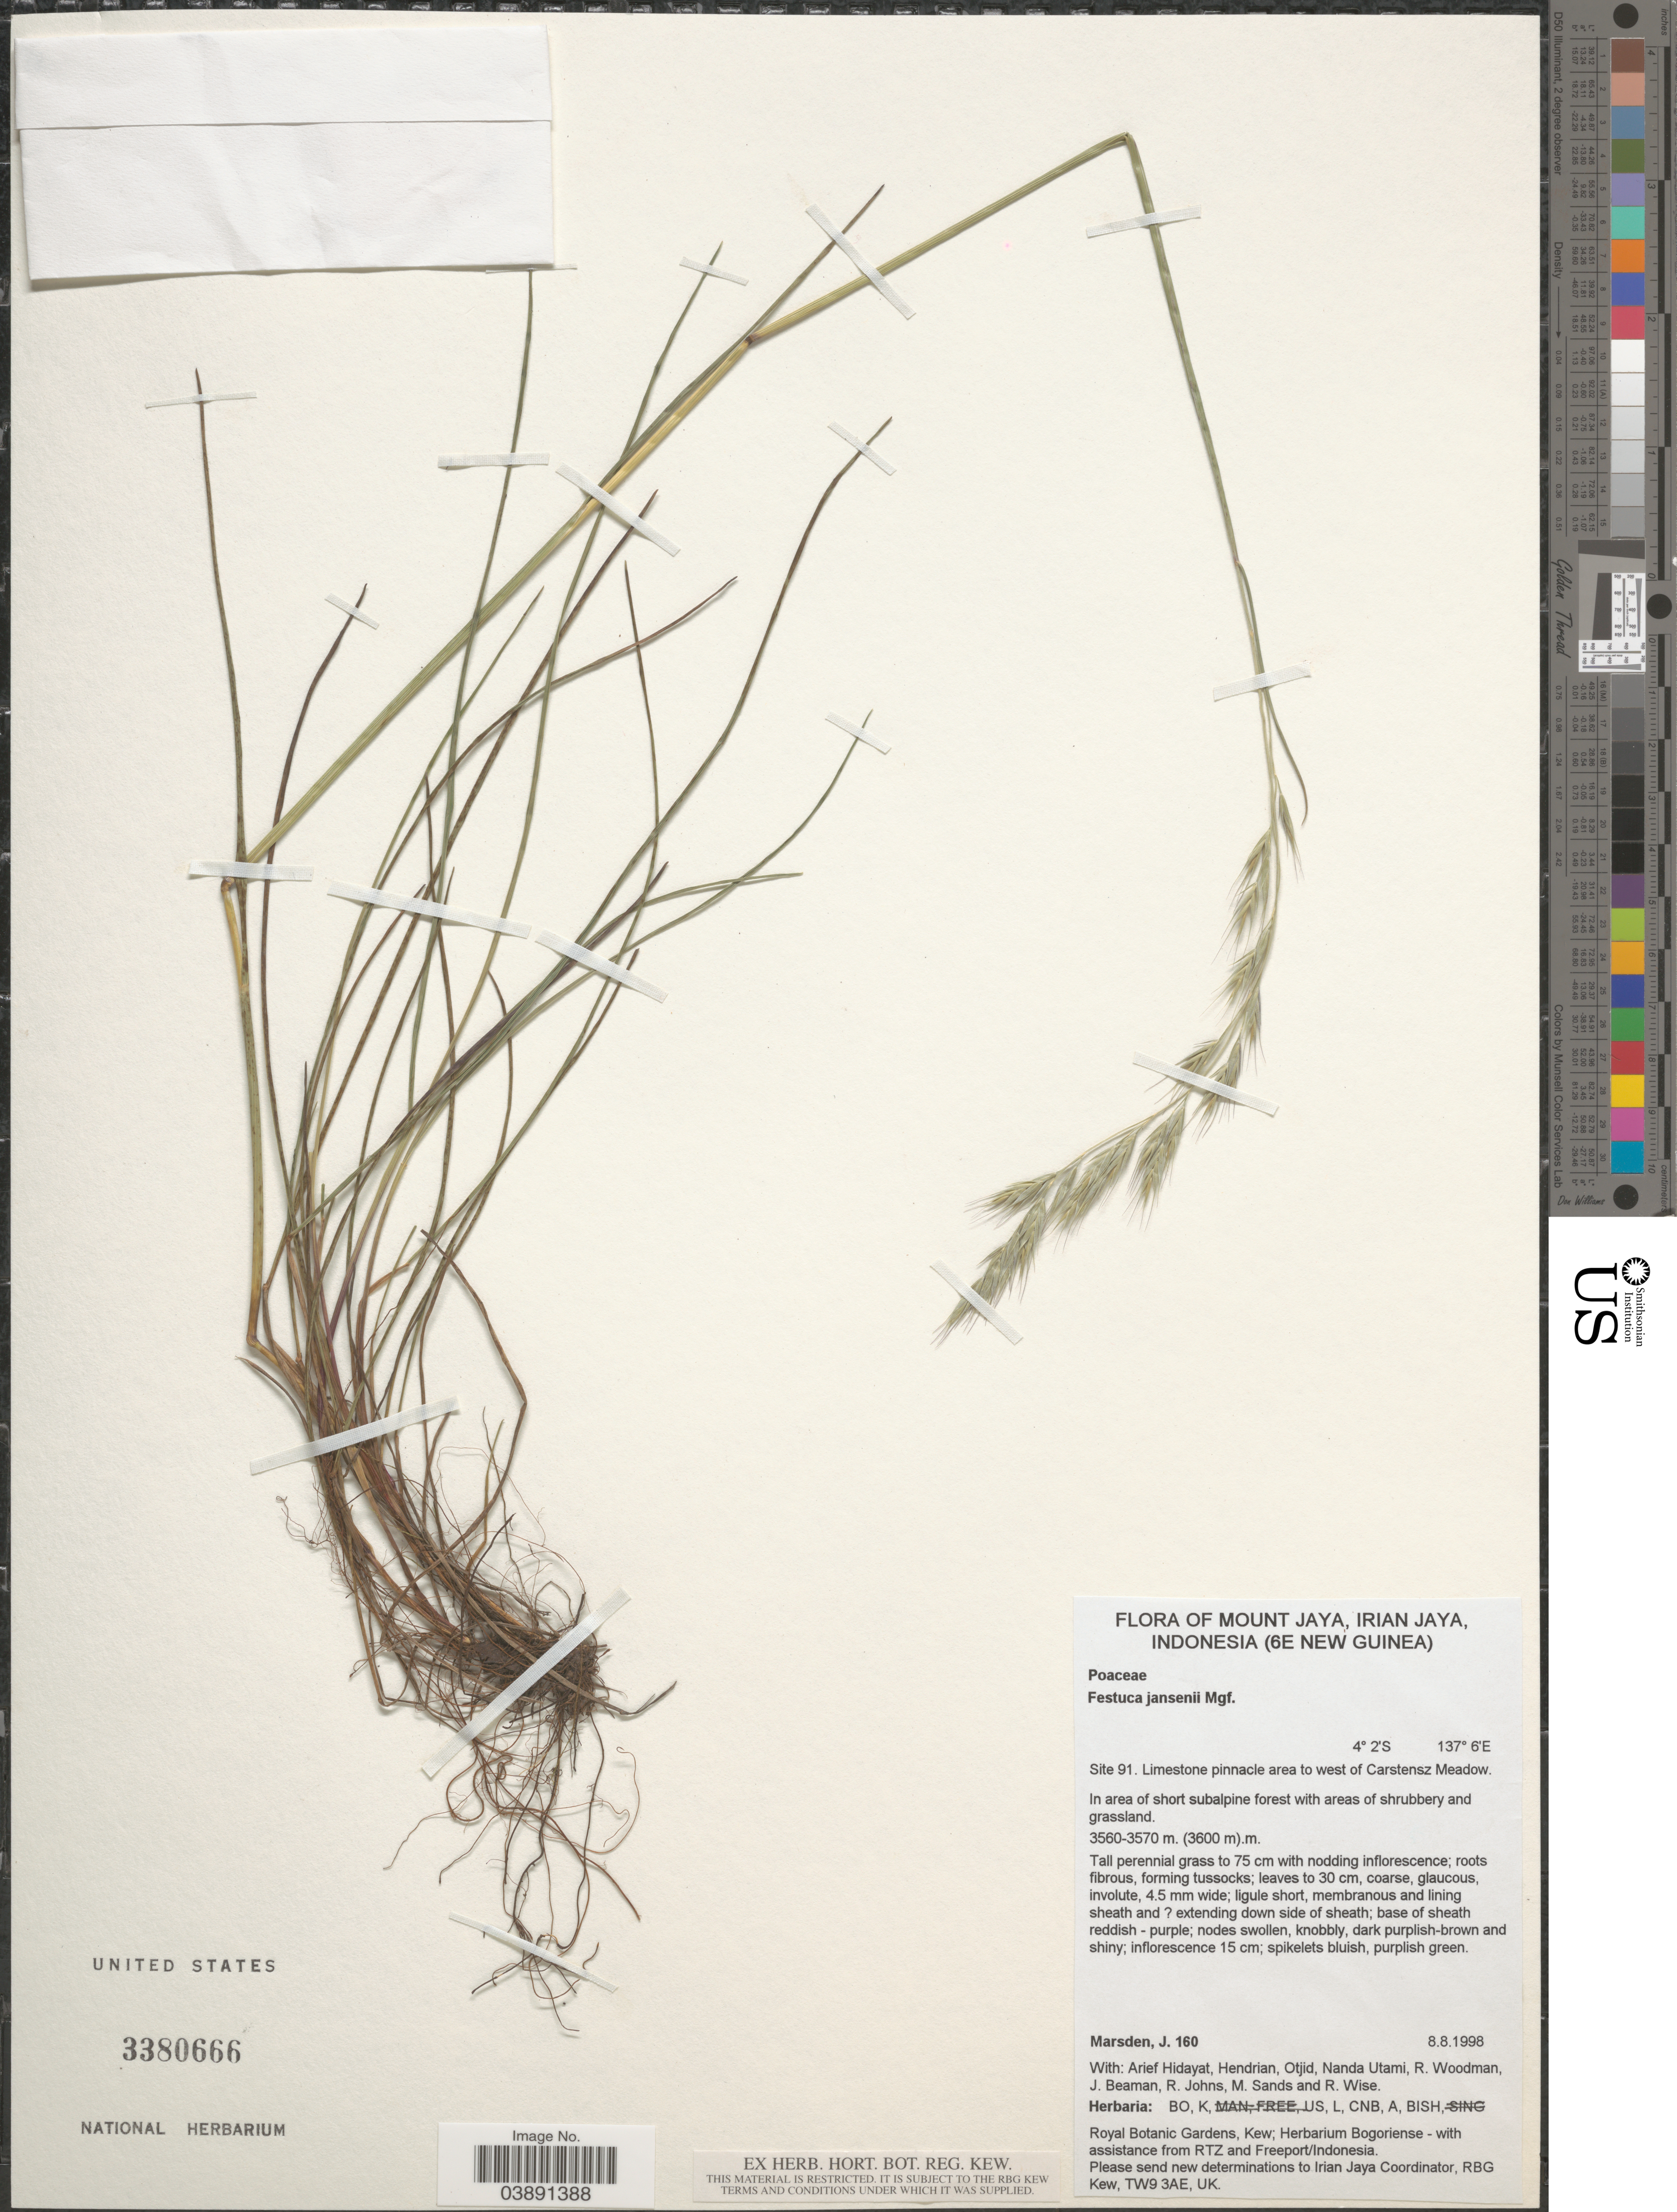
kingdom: Plantae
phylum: Tracheophyta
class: Liliopsida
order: Poales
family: Poaceae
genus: Festuca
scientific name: Festuca jansenii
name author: Markgr.-Dann. ex P. Royen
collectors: J. Marsden, A. Hidayat, Hendrian & Otjid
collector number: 160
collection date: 1998-08-08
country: Indonesia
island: New Guinea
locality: Mount Jaya, Irian Jaya, (6e New Guinea). Site 91. Limestone pinnacle area to west of Carstensz Meadow.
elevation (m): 3600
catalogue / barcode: US 3380666